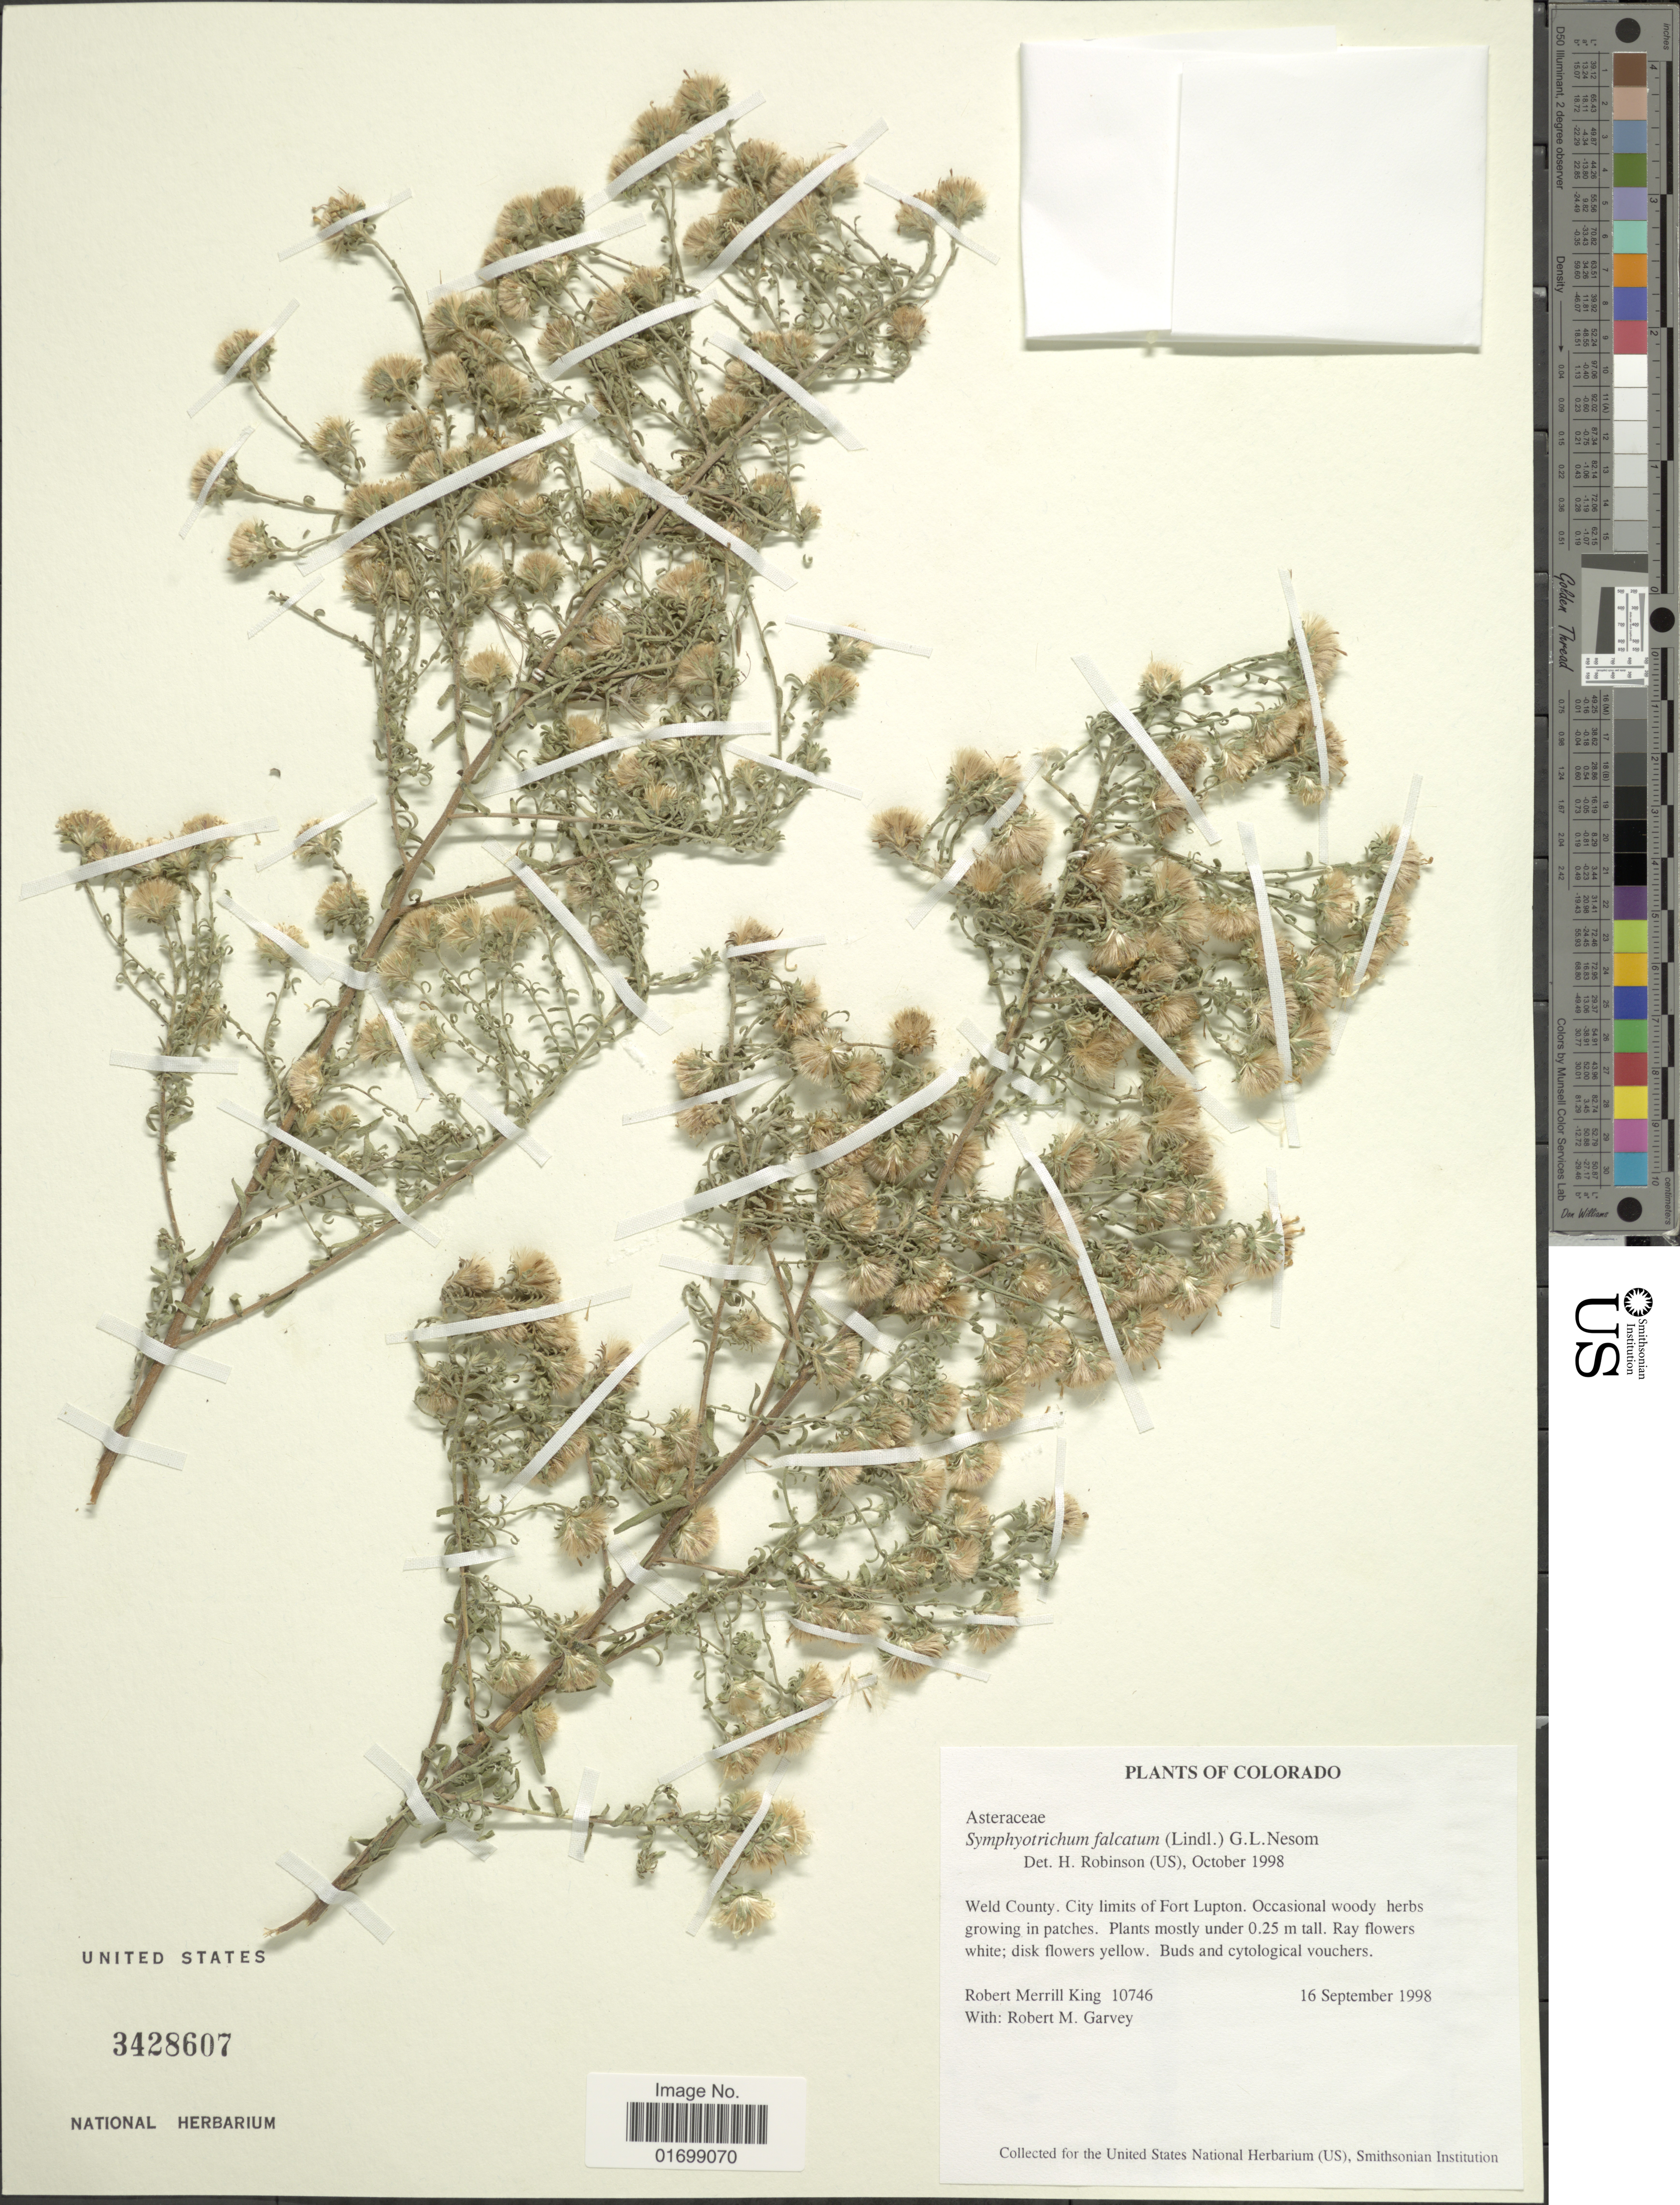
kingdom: Plantae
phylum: Tracheophyta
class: Magnoliopsida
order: Asterales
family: Asteraceae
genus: Symphyotrichum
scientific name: Symphyotrichum falcatum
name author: (Lindl. ex Lindl.) G.L. Nesom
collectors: R. M. King & R. Garvey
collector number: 10746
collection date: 1998-09-16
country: United States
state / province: Colorado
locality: Weld County, City limits of Fort Lupton, occasional woody herbs growing in patches.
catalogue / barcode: US 3428607